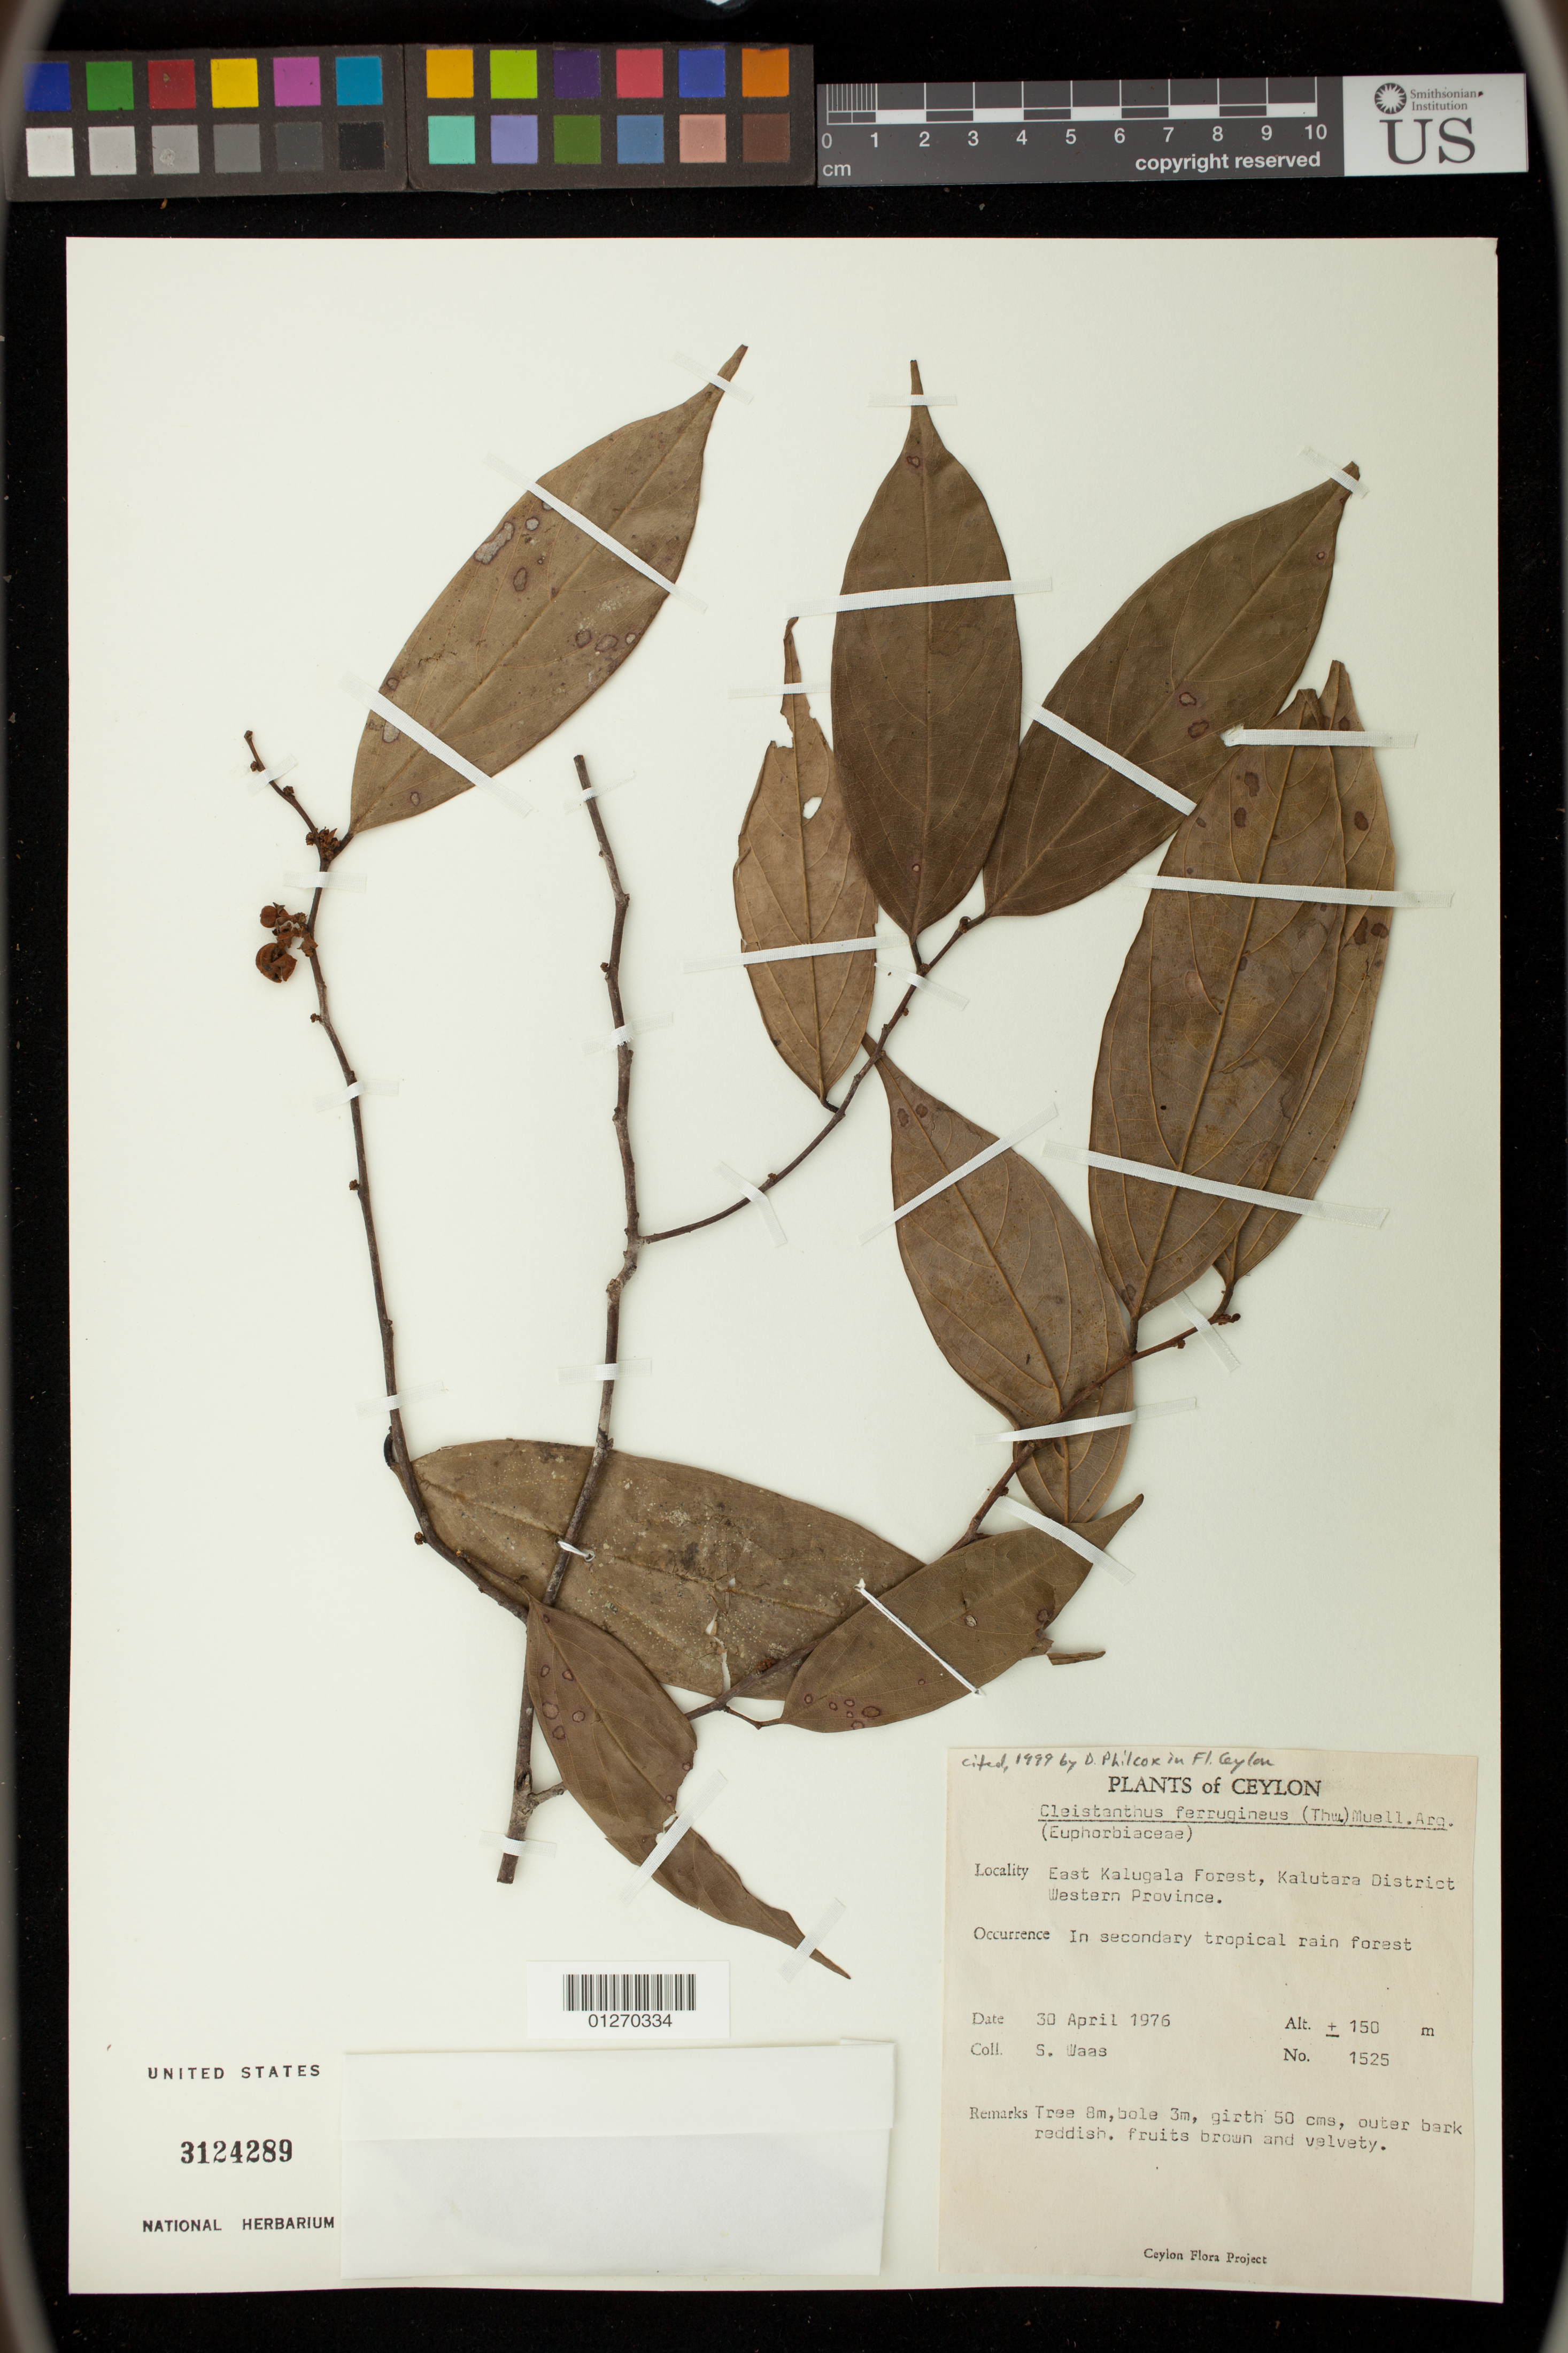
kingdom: Plantae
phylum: Tracheophyta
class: Magnoliopsida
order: Malpighiales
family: Phyllanthaceae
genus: Cleistanthus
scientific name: Cleistanthus ferrugineus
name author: (Thwaites) M. Arg.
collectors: S. Waas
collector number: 1525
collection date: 1976-04-30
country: Sri Lanka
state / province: Western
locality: East Kalugala Forest, Kalutara District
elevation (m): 150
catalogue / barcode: US 3124289